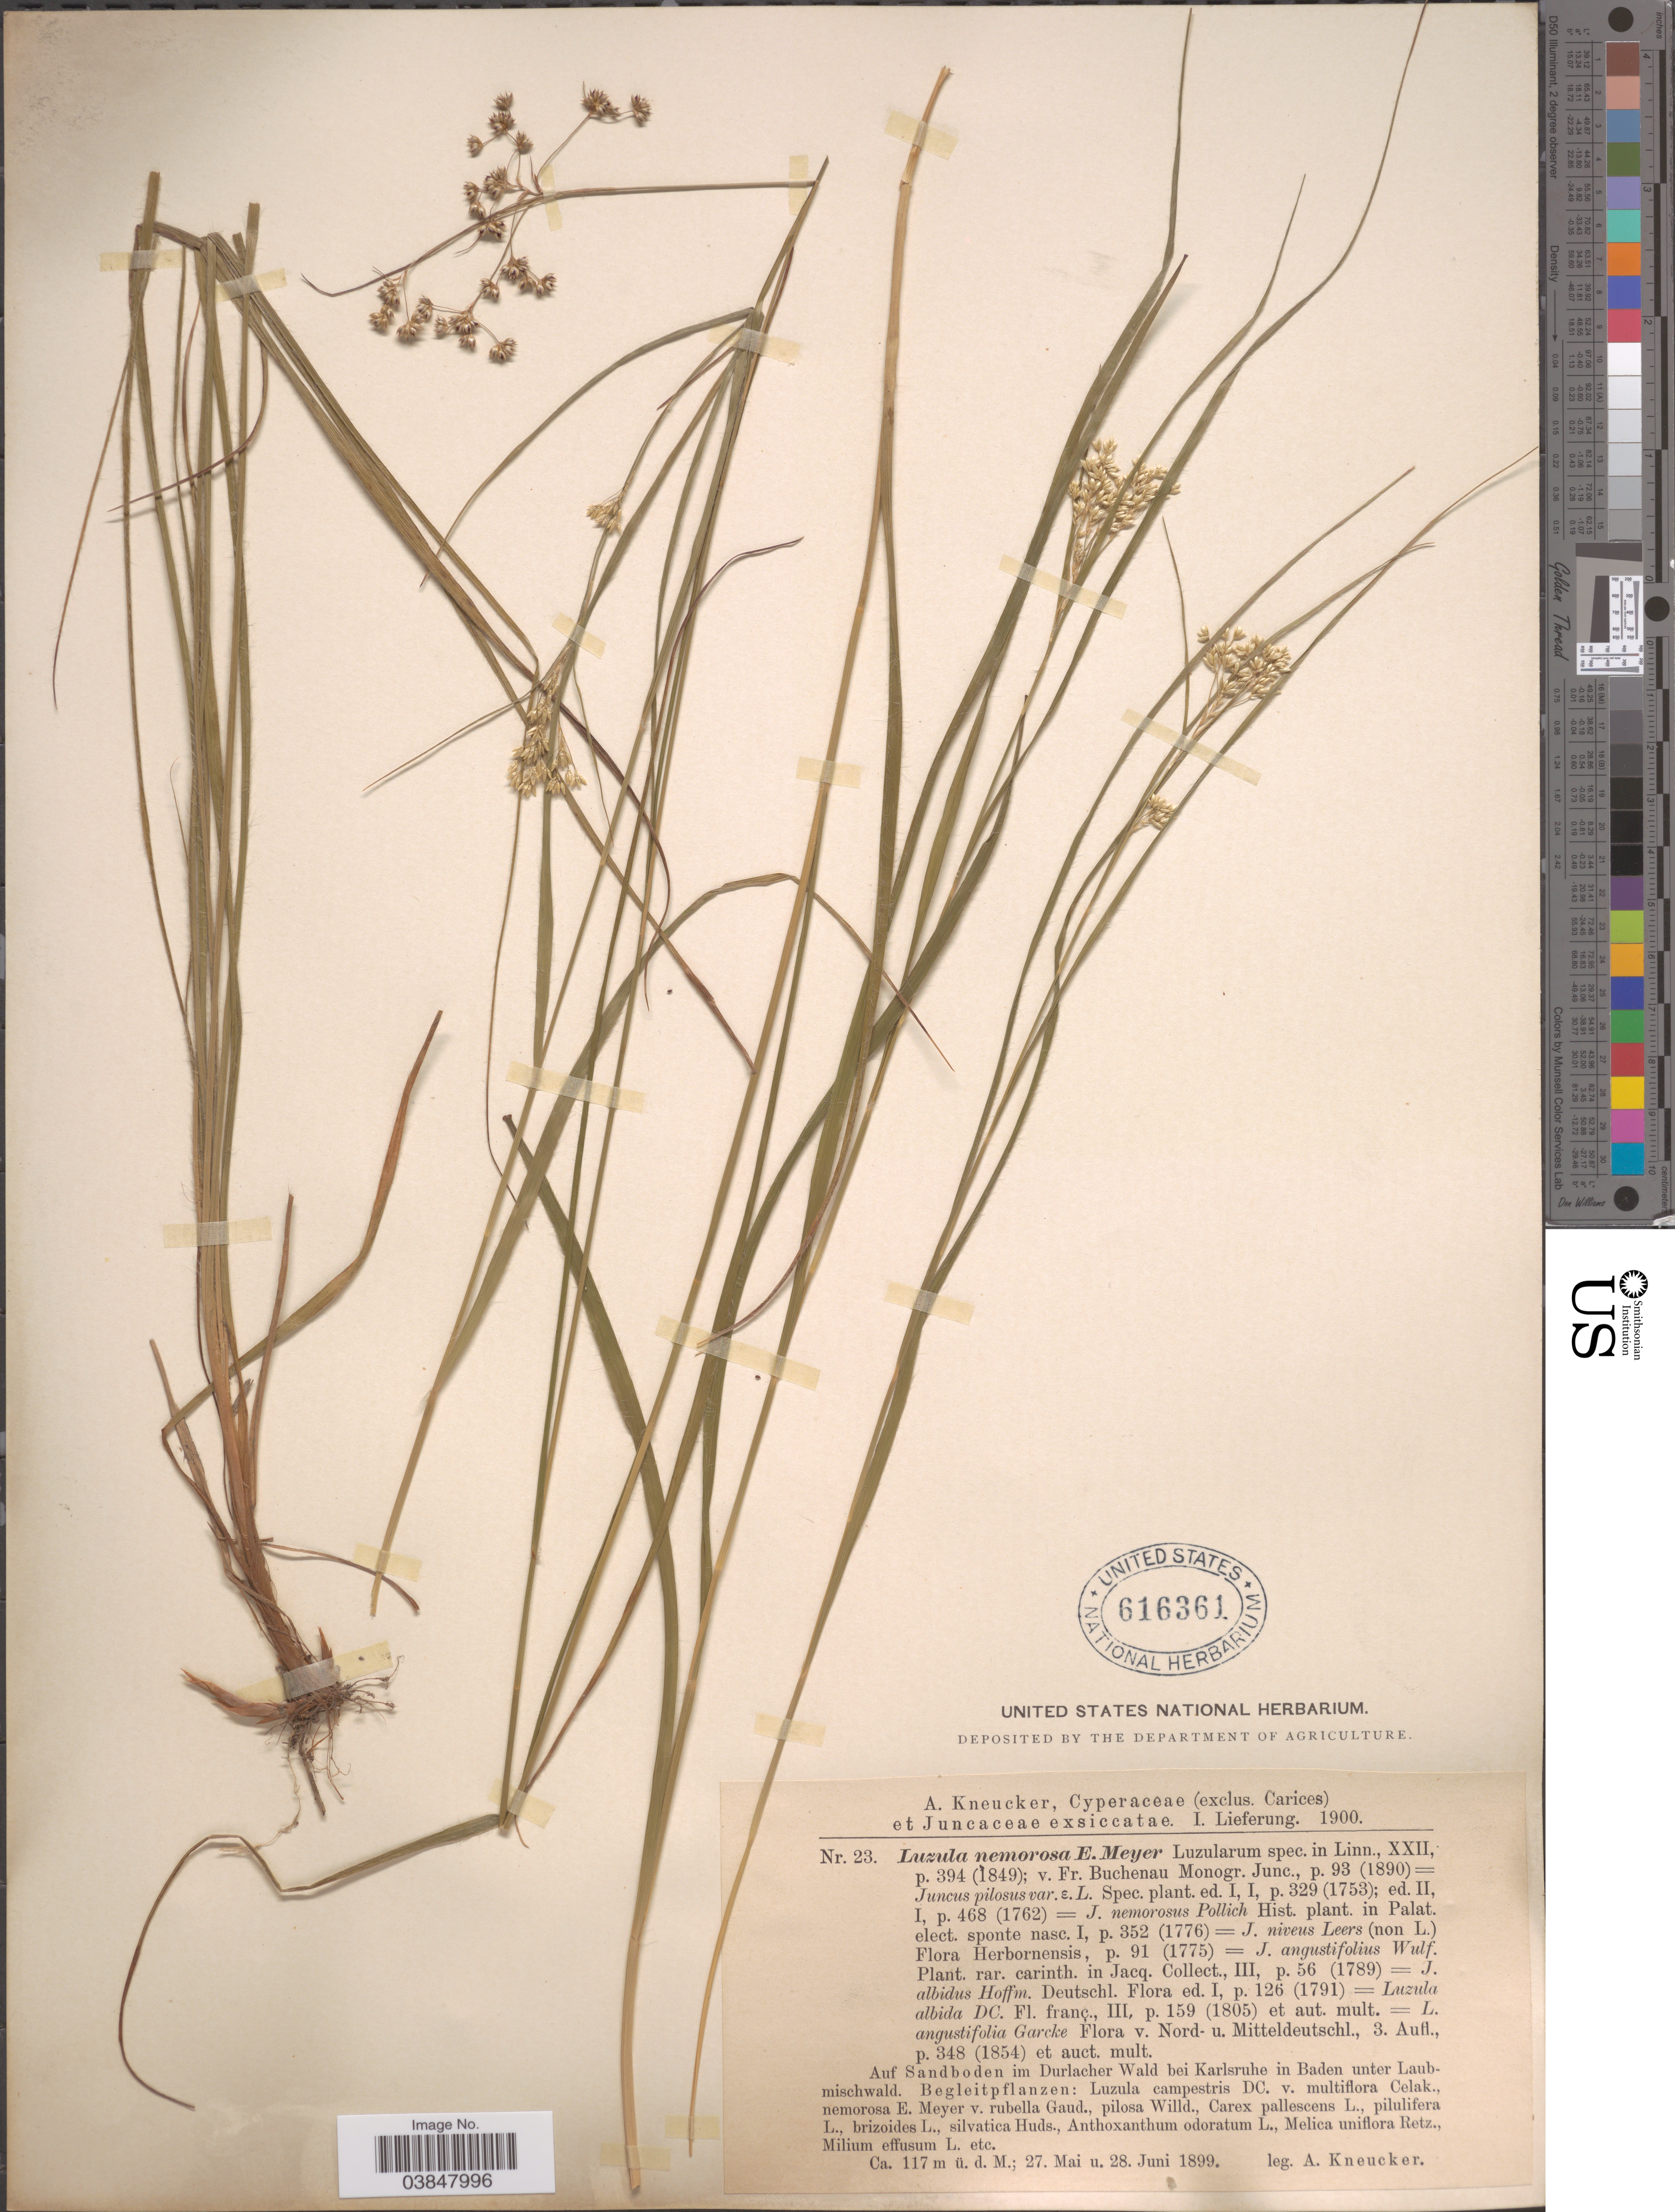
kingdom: Plantae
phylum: Tracheophyta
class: Liliopsida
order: Poales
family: Juncaceae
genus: Luzula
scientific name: Luzula luzuloides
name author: (Lam.) Dandy & Wilmott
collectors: A. Kneucker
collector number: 23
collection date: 1899-05-27/1899-06-28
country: Germany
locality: Auf Sandboden im Durlacher Wald bei Karlsruhe in Baden unter Laubmischwald.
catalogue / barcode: US 616361